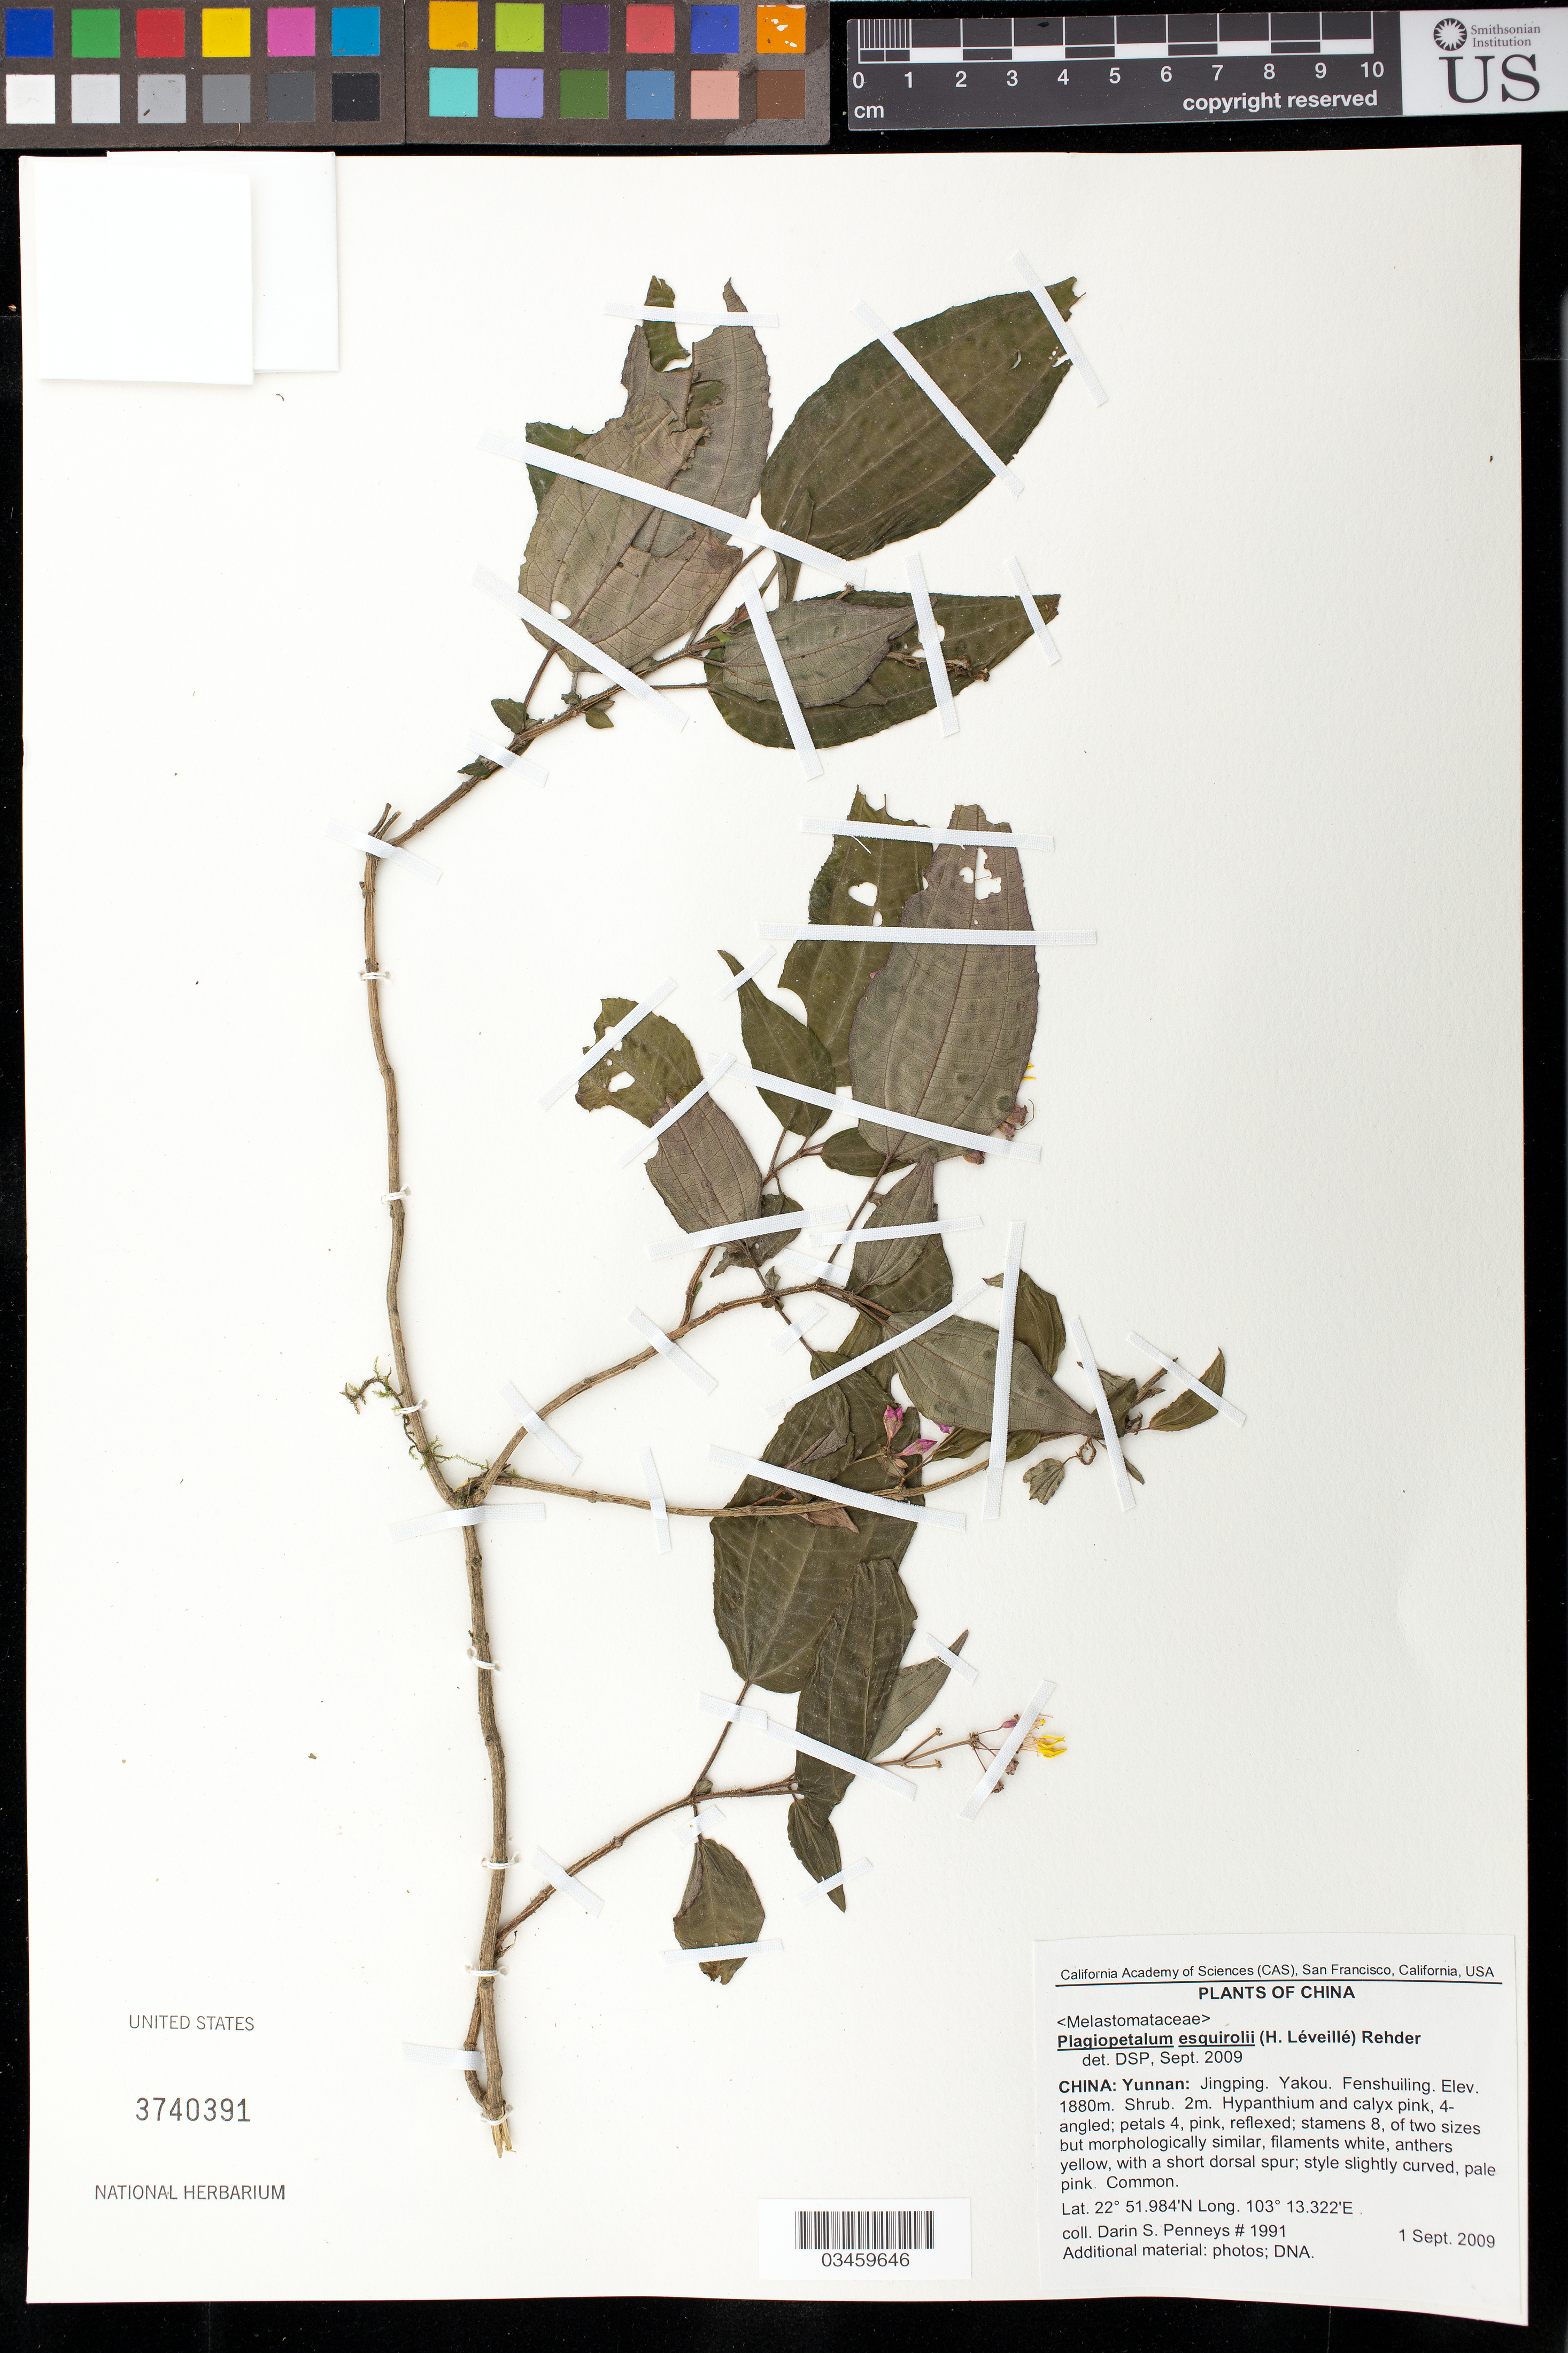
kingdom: Plantae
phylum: Tracheophyta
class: Magnoliopsida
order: Myrtales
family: Melastomataceae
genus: Plagiopetalum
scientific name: Plagiopetalum esquirolii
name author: (H. Lév.) Rehder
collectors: D. S. Penneys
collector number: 1991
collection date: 2009-09-01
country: China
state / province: Yunnan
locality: Jingping. Yakou. Fenshuiling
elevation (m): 1880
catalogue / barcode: US 3740391